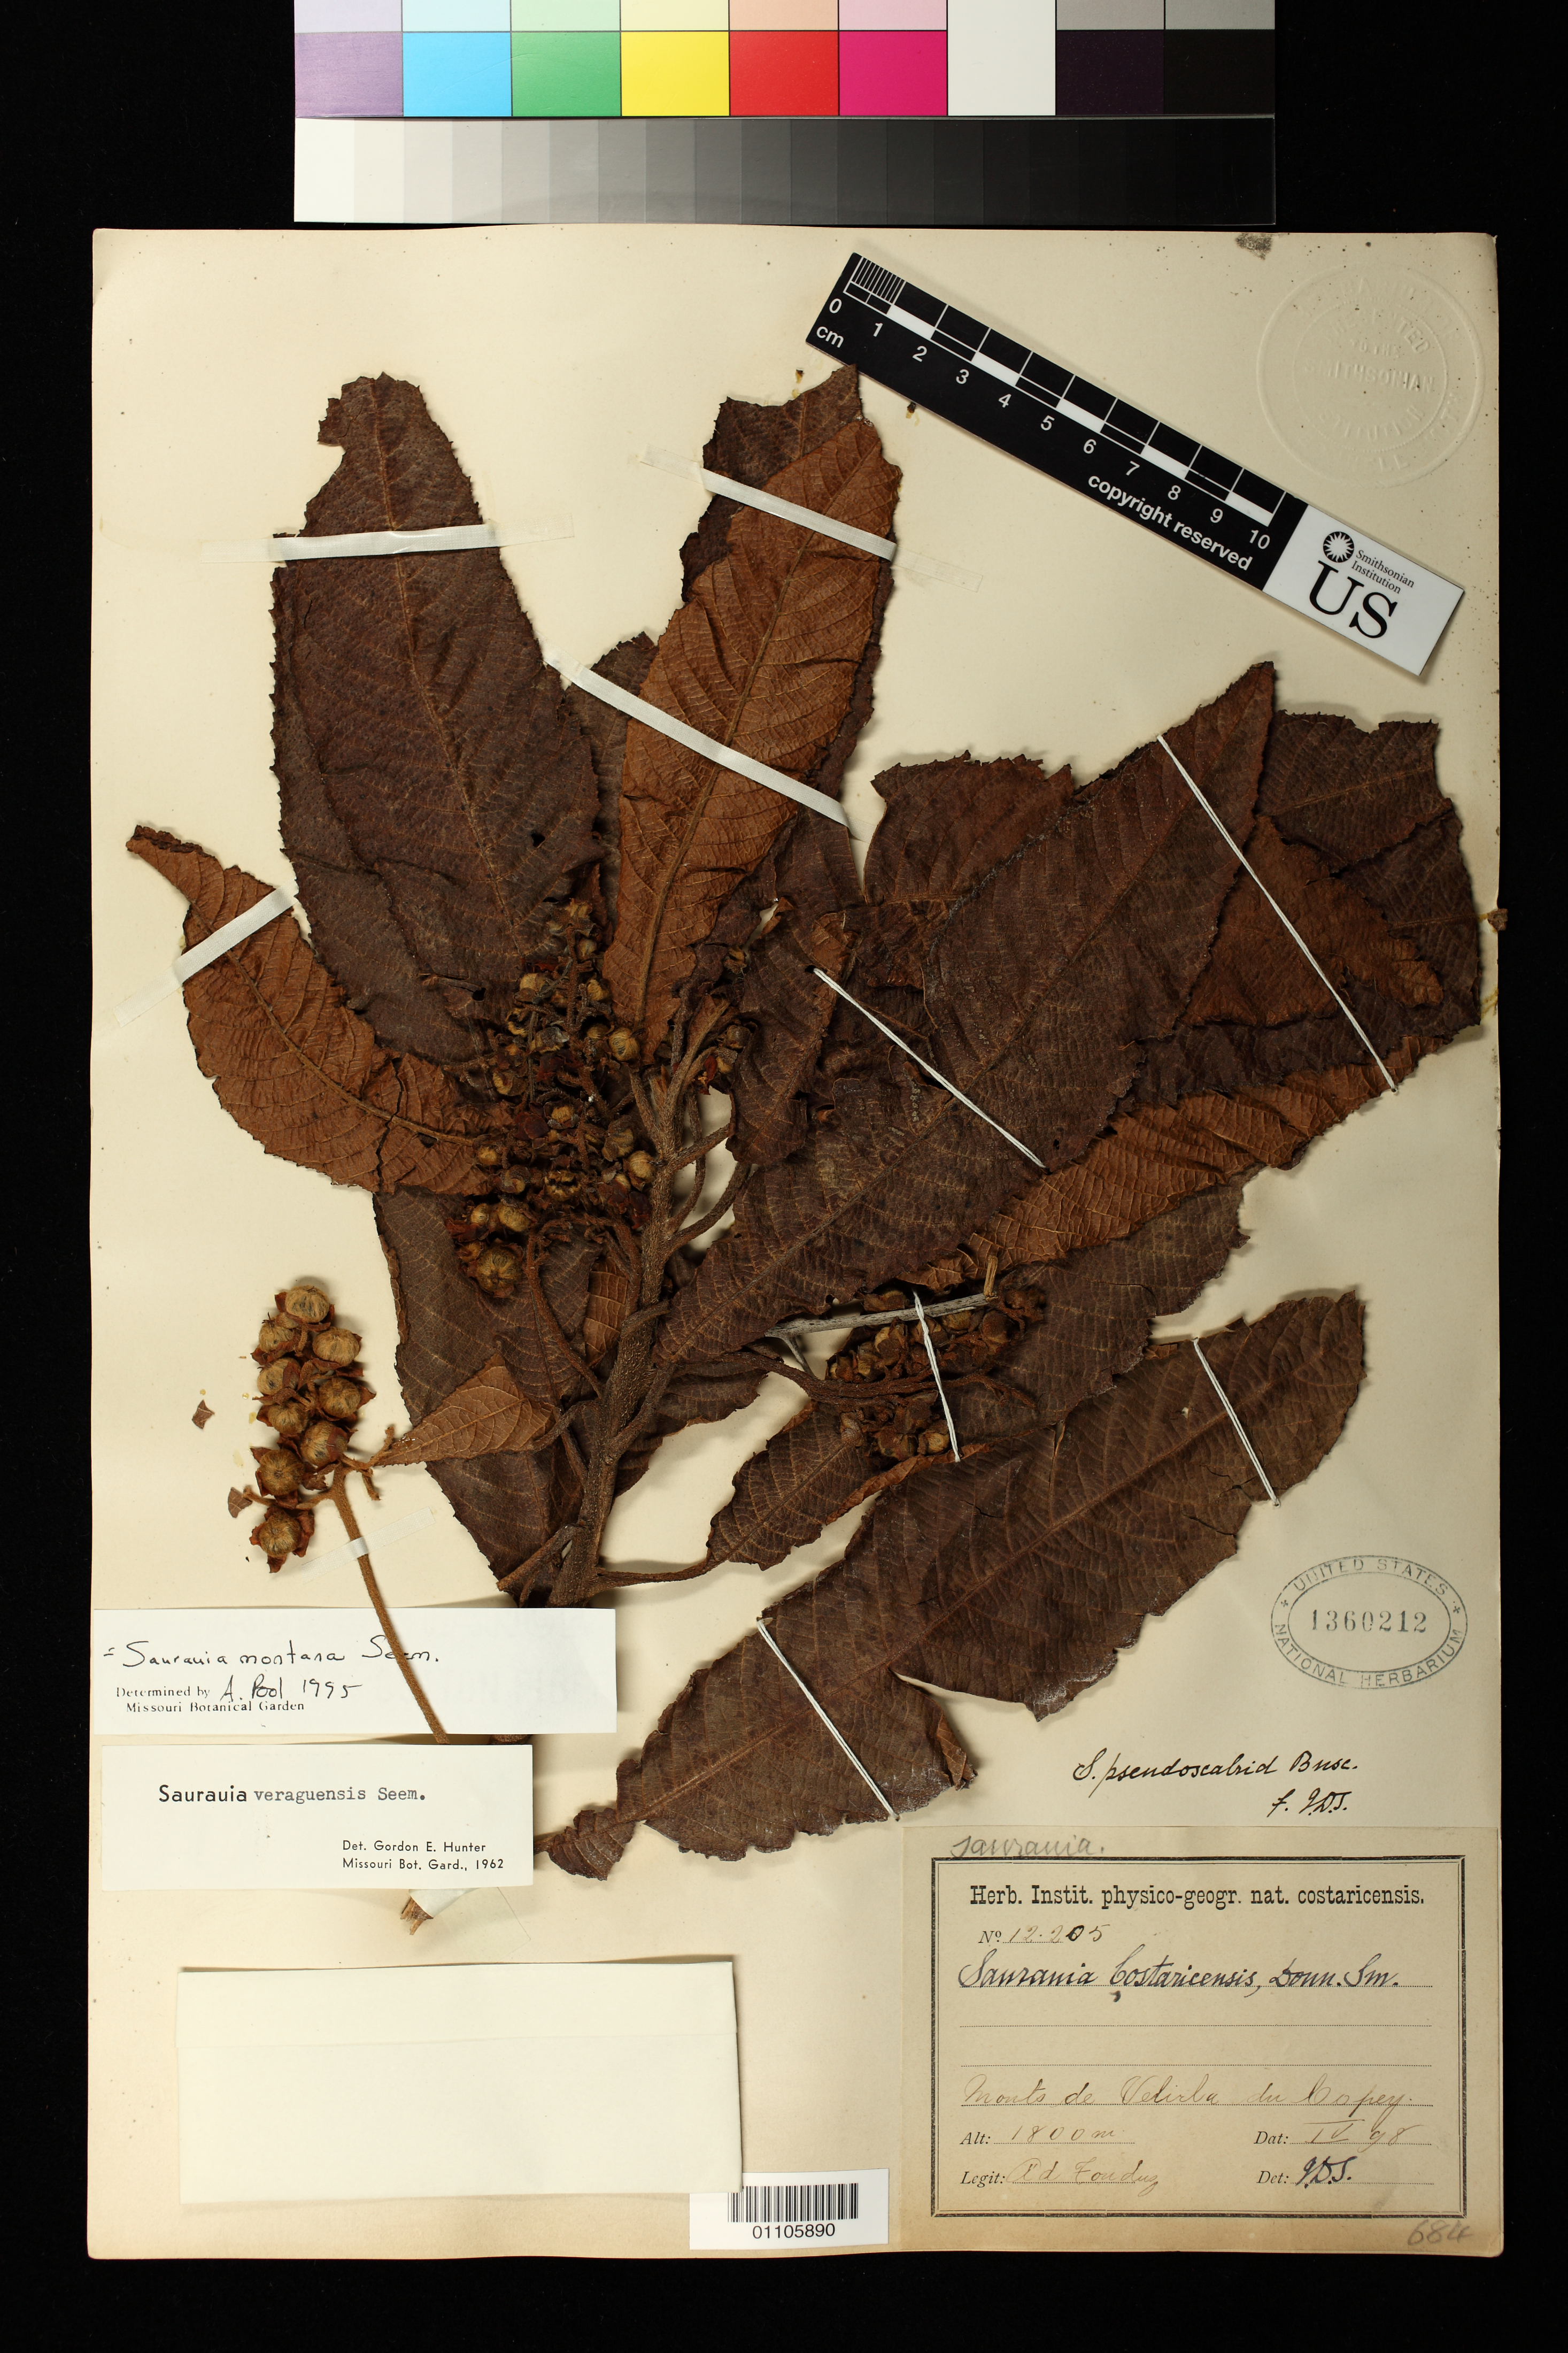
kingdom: Plantae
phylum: Tracheophyta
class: Magnoliopsida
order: Ericales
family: Actinidiaceae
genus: Saurauia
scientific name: Saurauia costaricensis var. brachytricha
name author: Buscal.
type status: Syntype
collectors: A. Tonduz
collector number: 12205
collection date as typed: Apr 1898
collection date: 1898-04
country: Costa Rica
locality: Monts de Velirla du copey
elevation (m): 1800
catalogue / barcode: US 1360212